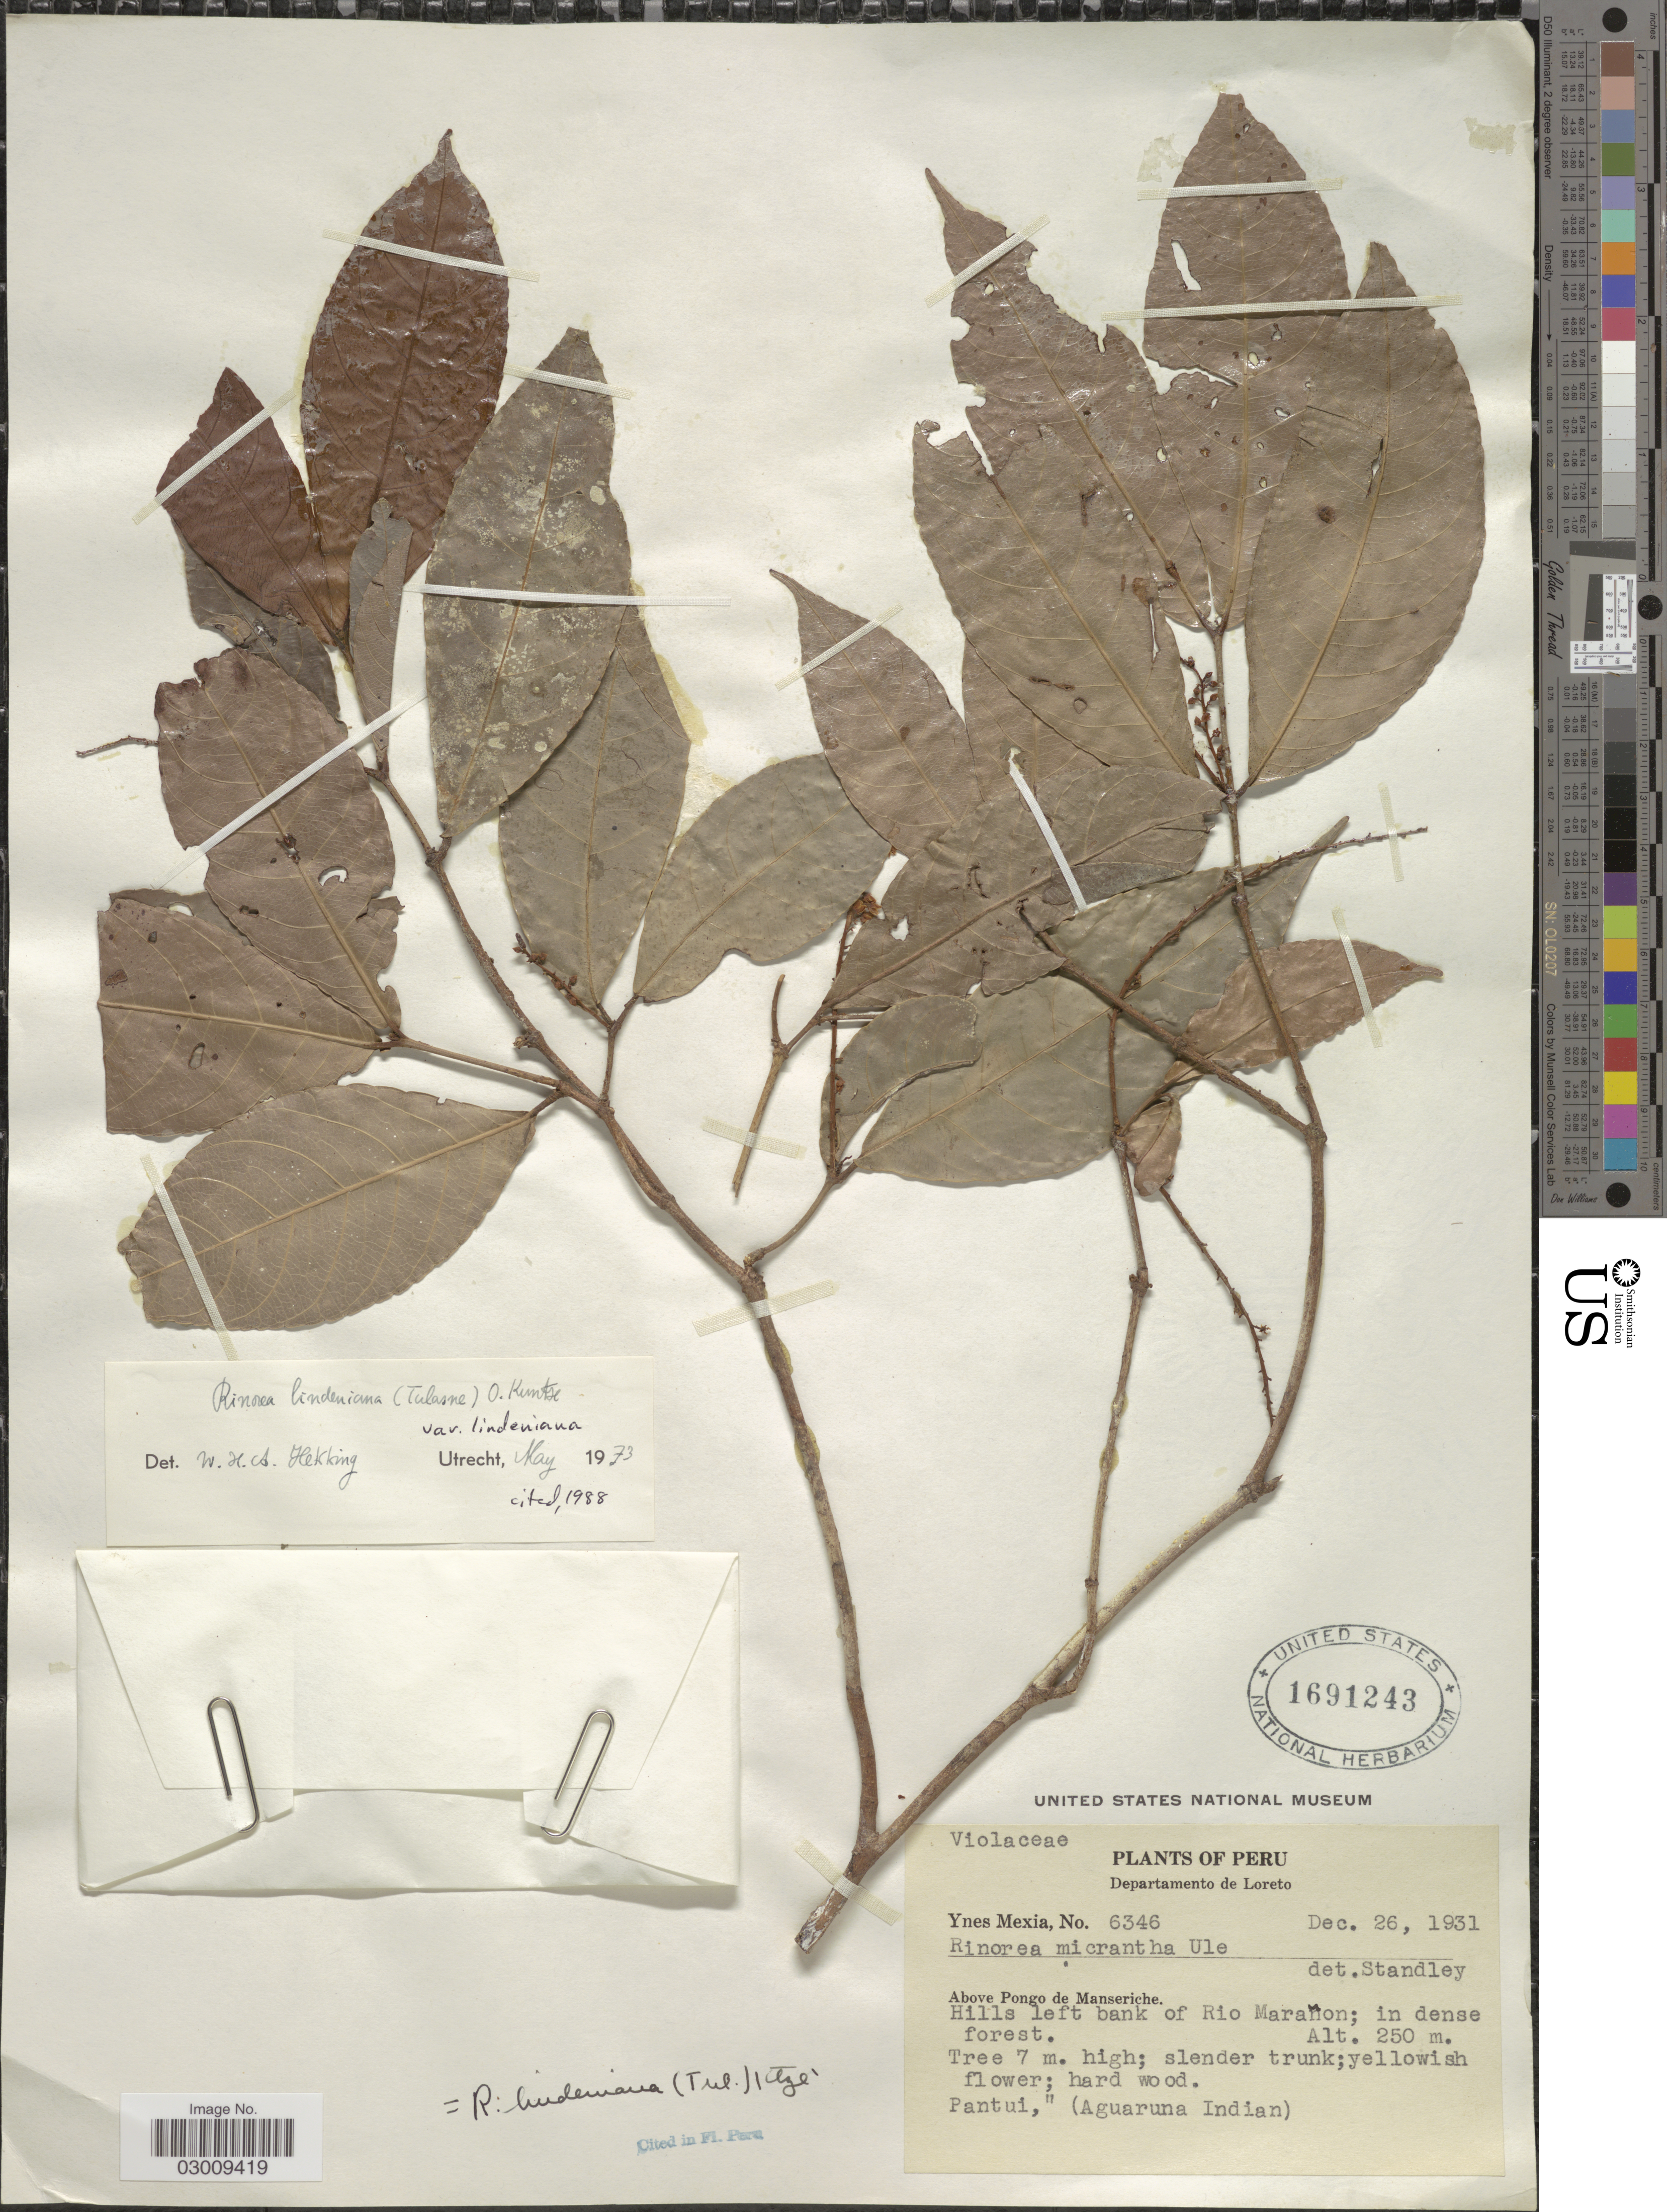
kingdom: Plantae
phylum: Tracheophyta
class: Magnoliopsida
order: Malpighiales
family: Violaceae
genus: Rinorea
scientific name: Rinorea lindeniana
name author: (Tul.) Kuntze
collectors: Y. Mexia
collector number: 6346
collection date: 1931-12-26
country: Peru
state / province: Loreto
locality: Departamento de Loreto. Above Pongo de Manseriche. Hills left bank of Rio Marañon; in dense forest.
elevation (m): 250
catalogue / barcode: US 1691243